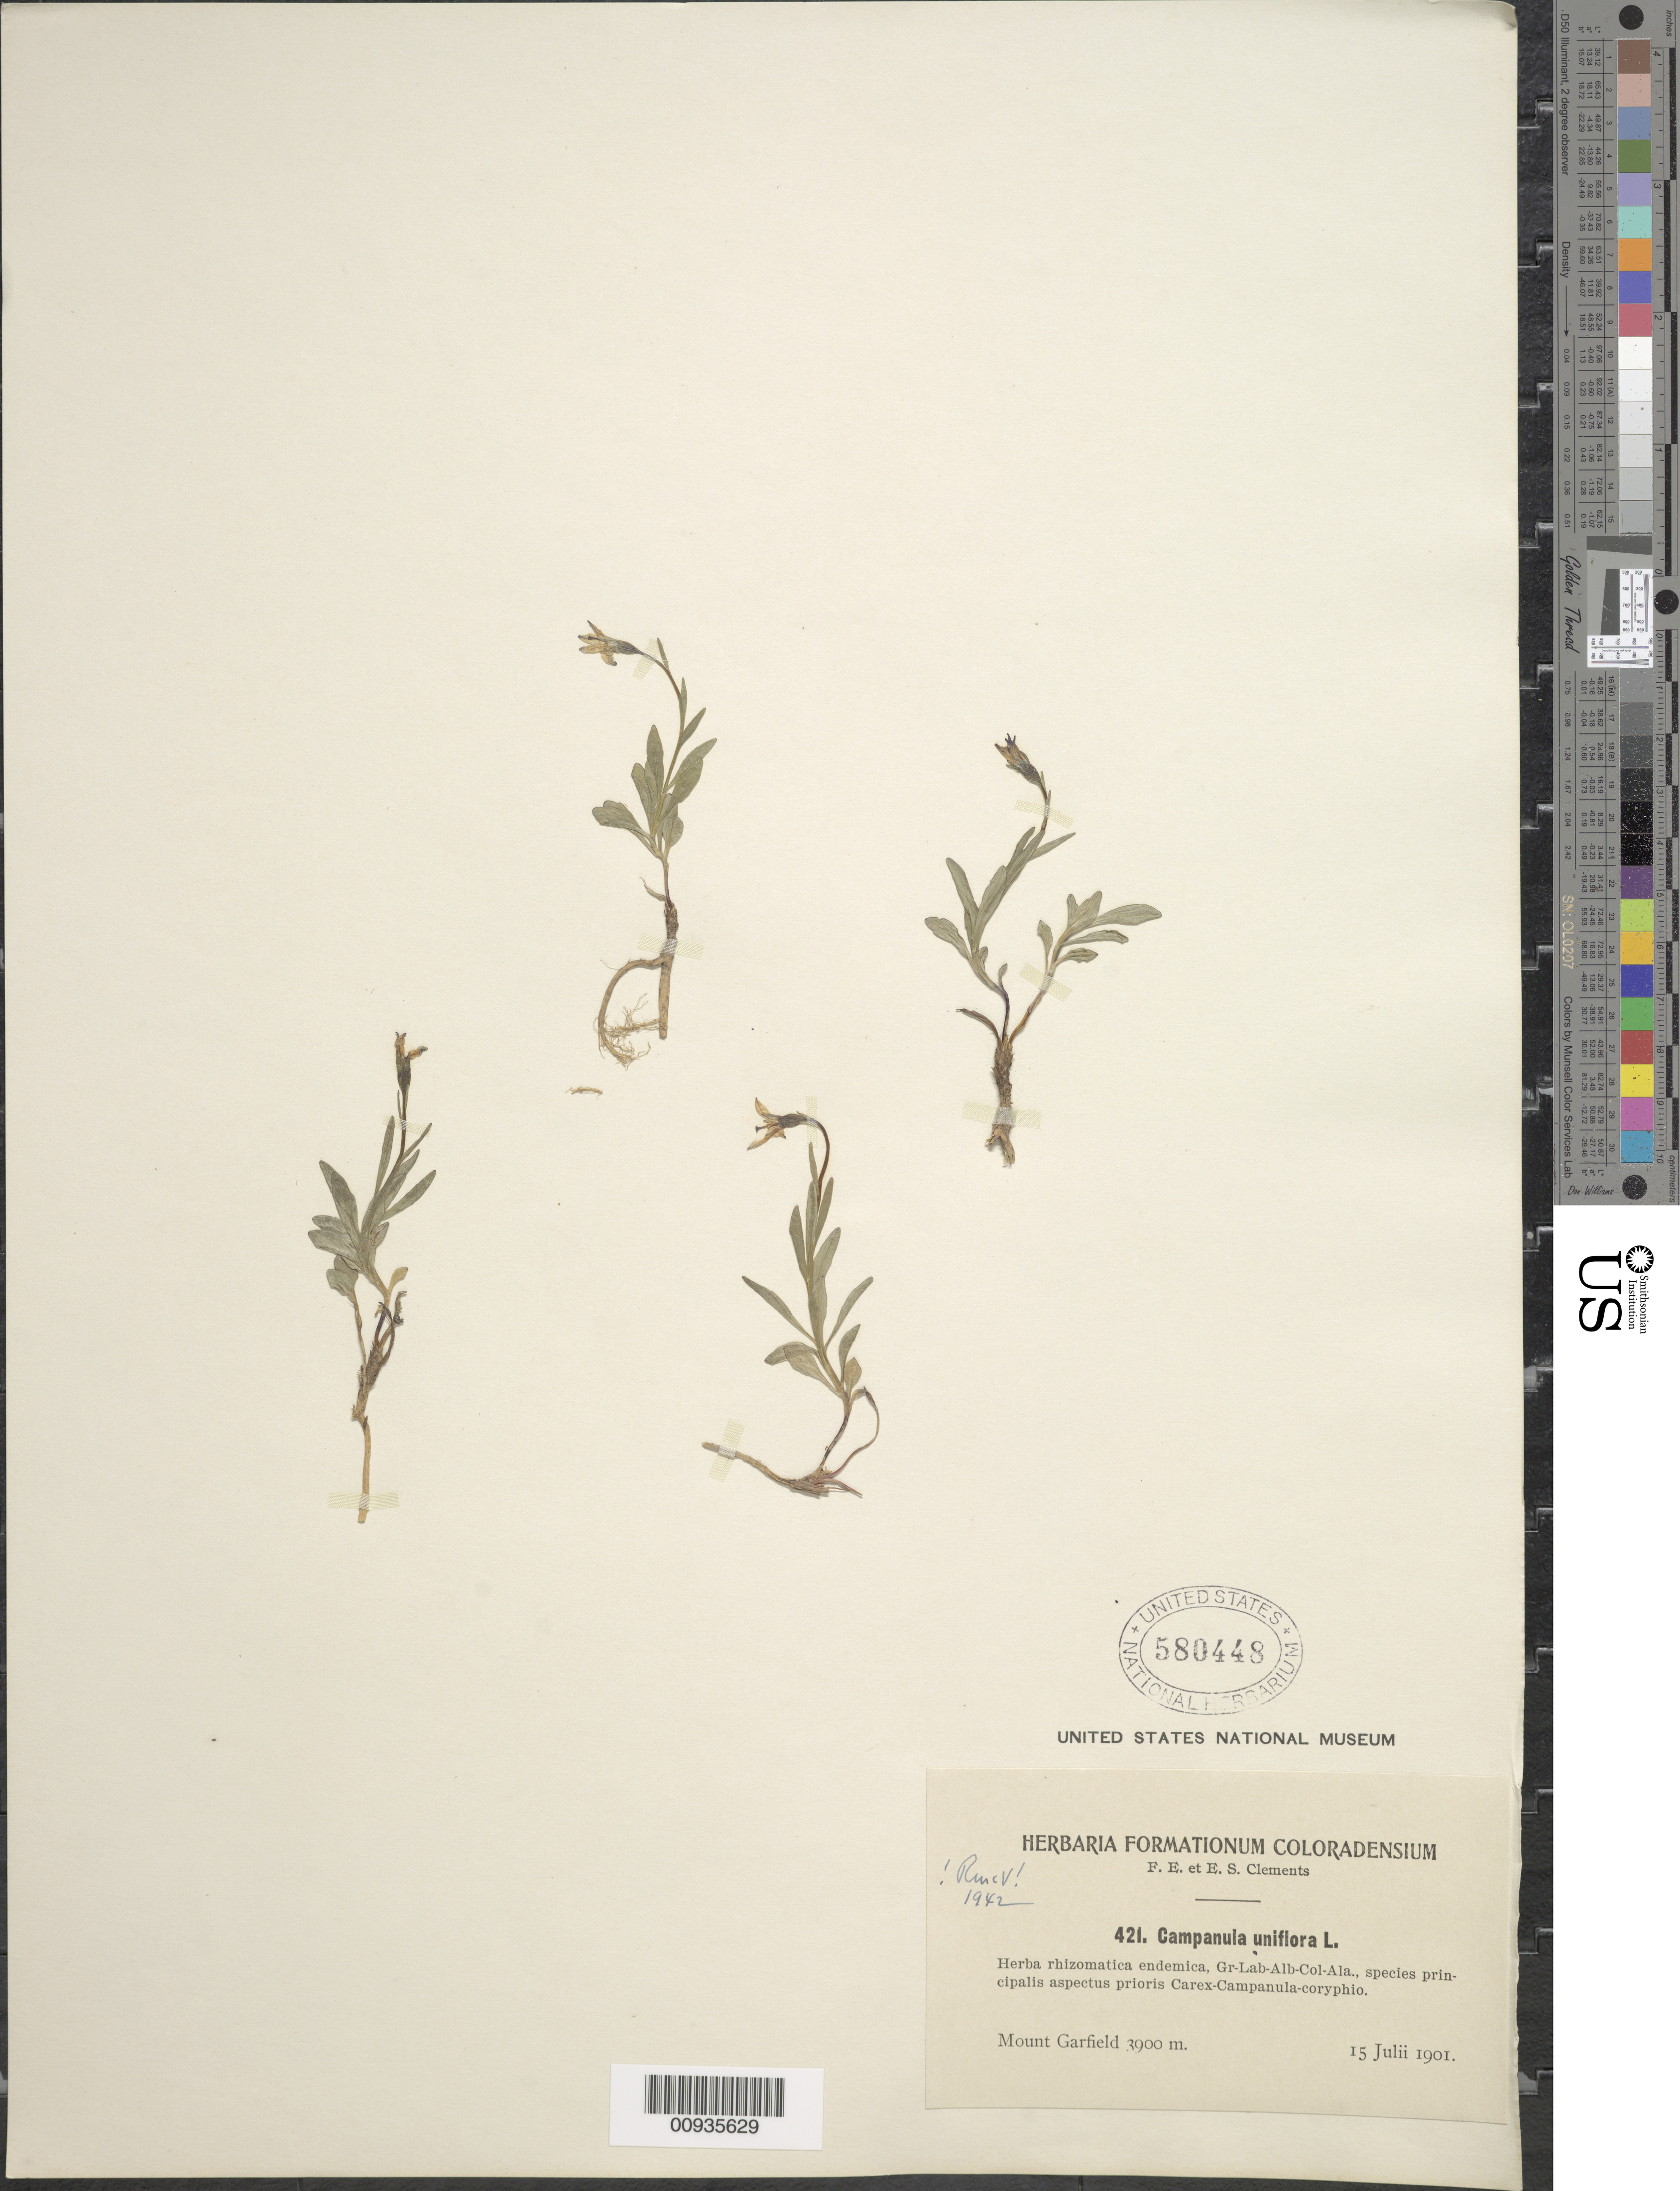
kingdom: Plantae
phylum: Tracheophyta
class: Magnoliopsida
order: Asterales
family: Campanulaceae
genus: Campanula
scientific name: Campanula uniflora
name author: L.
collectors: F. E. Clements & E. S. Clements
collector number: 421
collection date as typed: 15 Jul 1901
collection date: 1901-07-15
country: United States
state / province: Colorado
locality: Mount Garfield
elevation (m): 2900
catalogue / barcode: US 580448